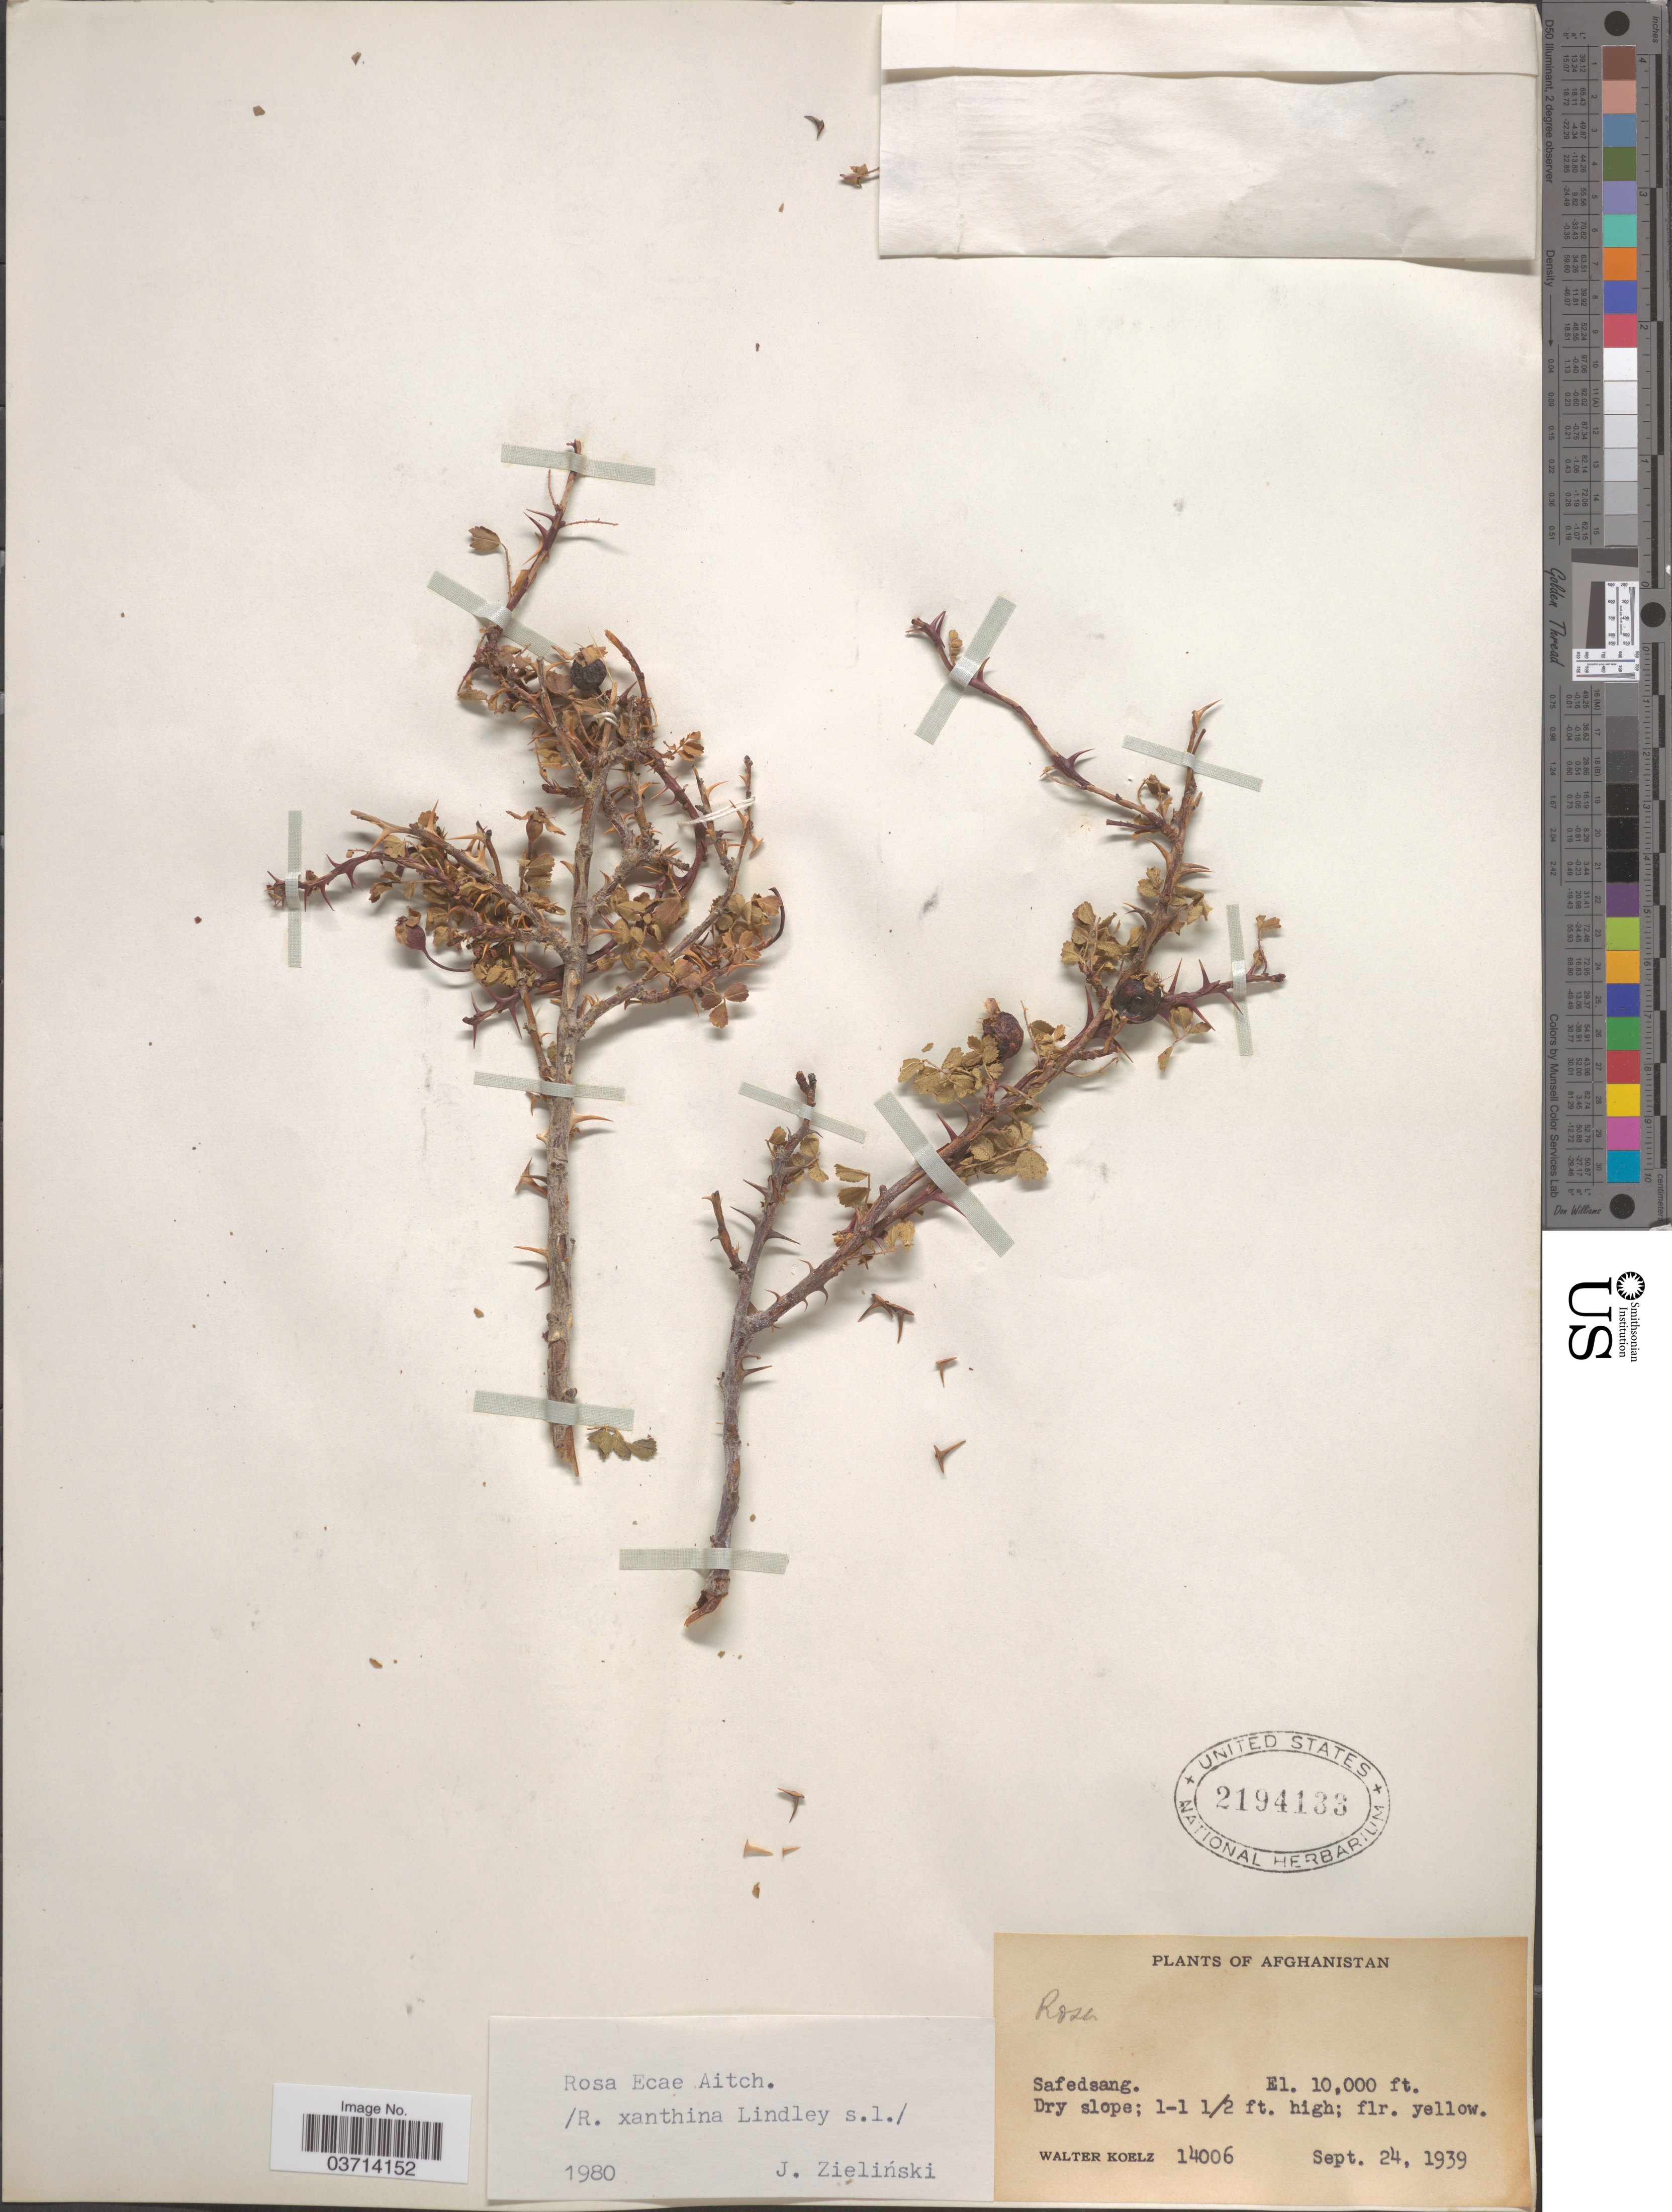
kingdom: Plantae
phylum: Tracheophyta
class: Magnoliopsida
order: Rosales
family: Rosaceae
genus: Rosa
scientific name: Rosa ecae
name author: Aitch.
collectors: W. N. Koelz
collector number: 14006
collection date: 1939-09-24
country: Afghanistan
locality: Safedsang.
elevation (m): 3048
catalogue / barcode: US 2194133